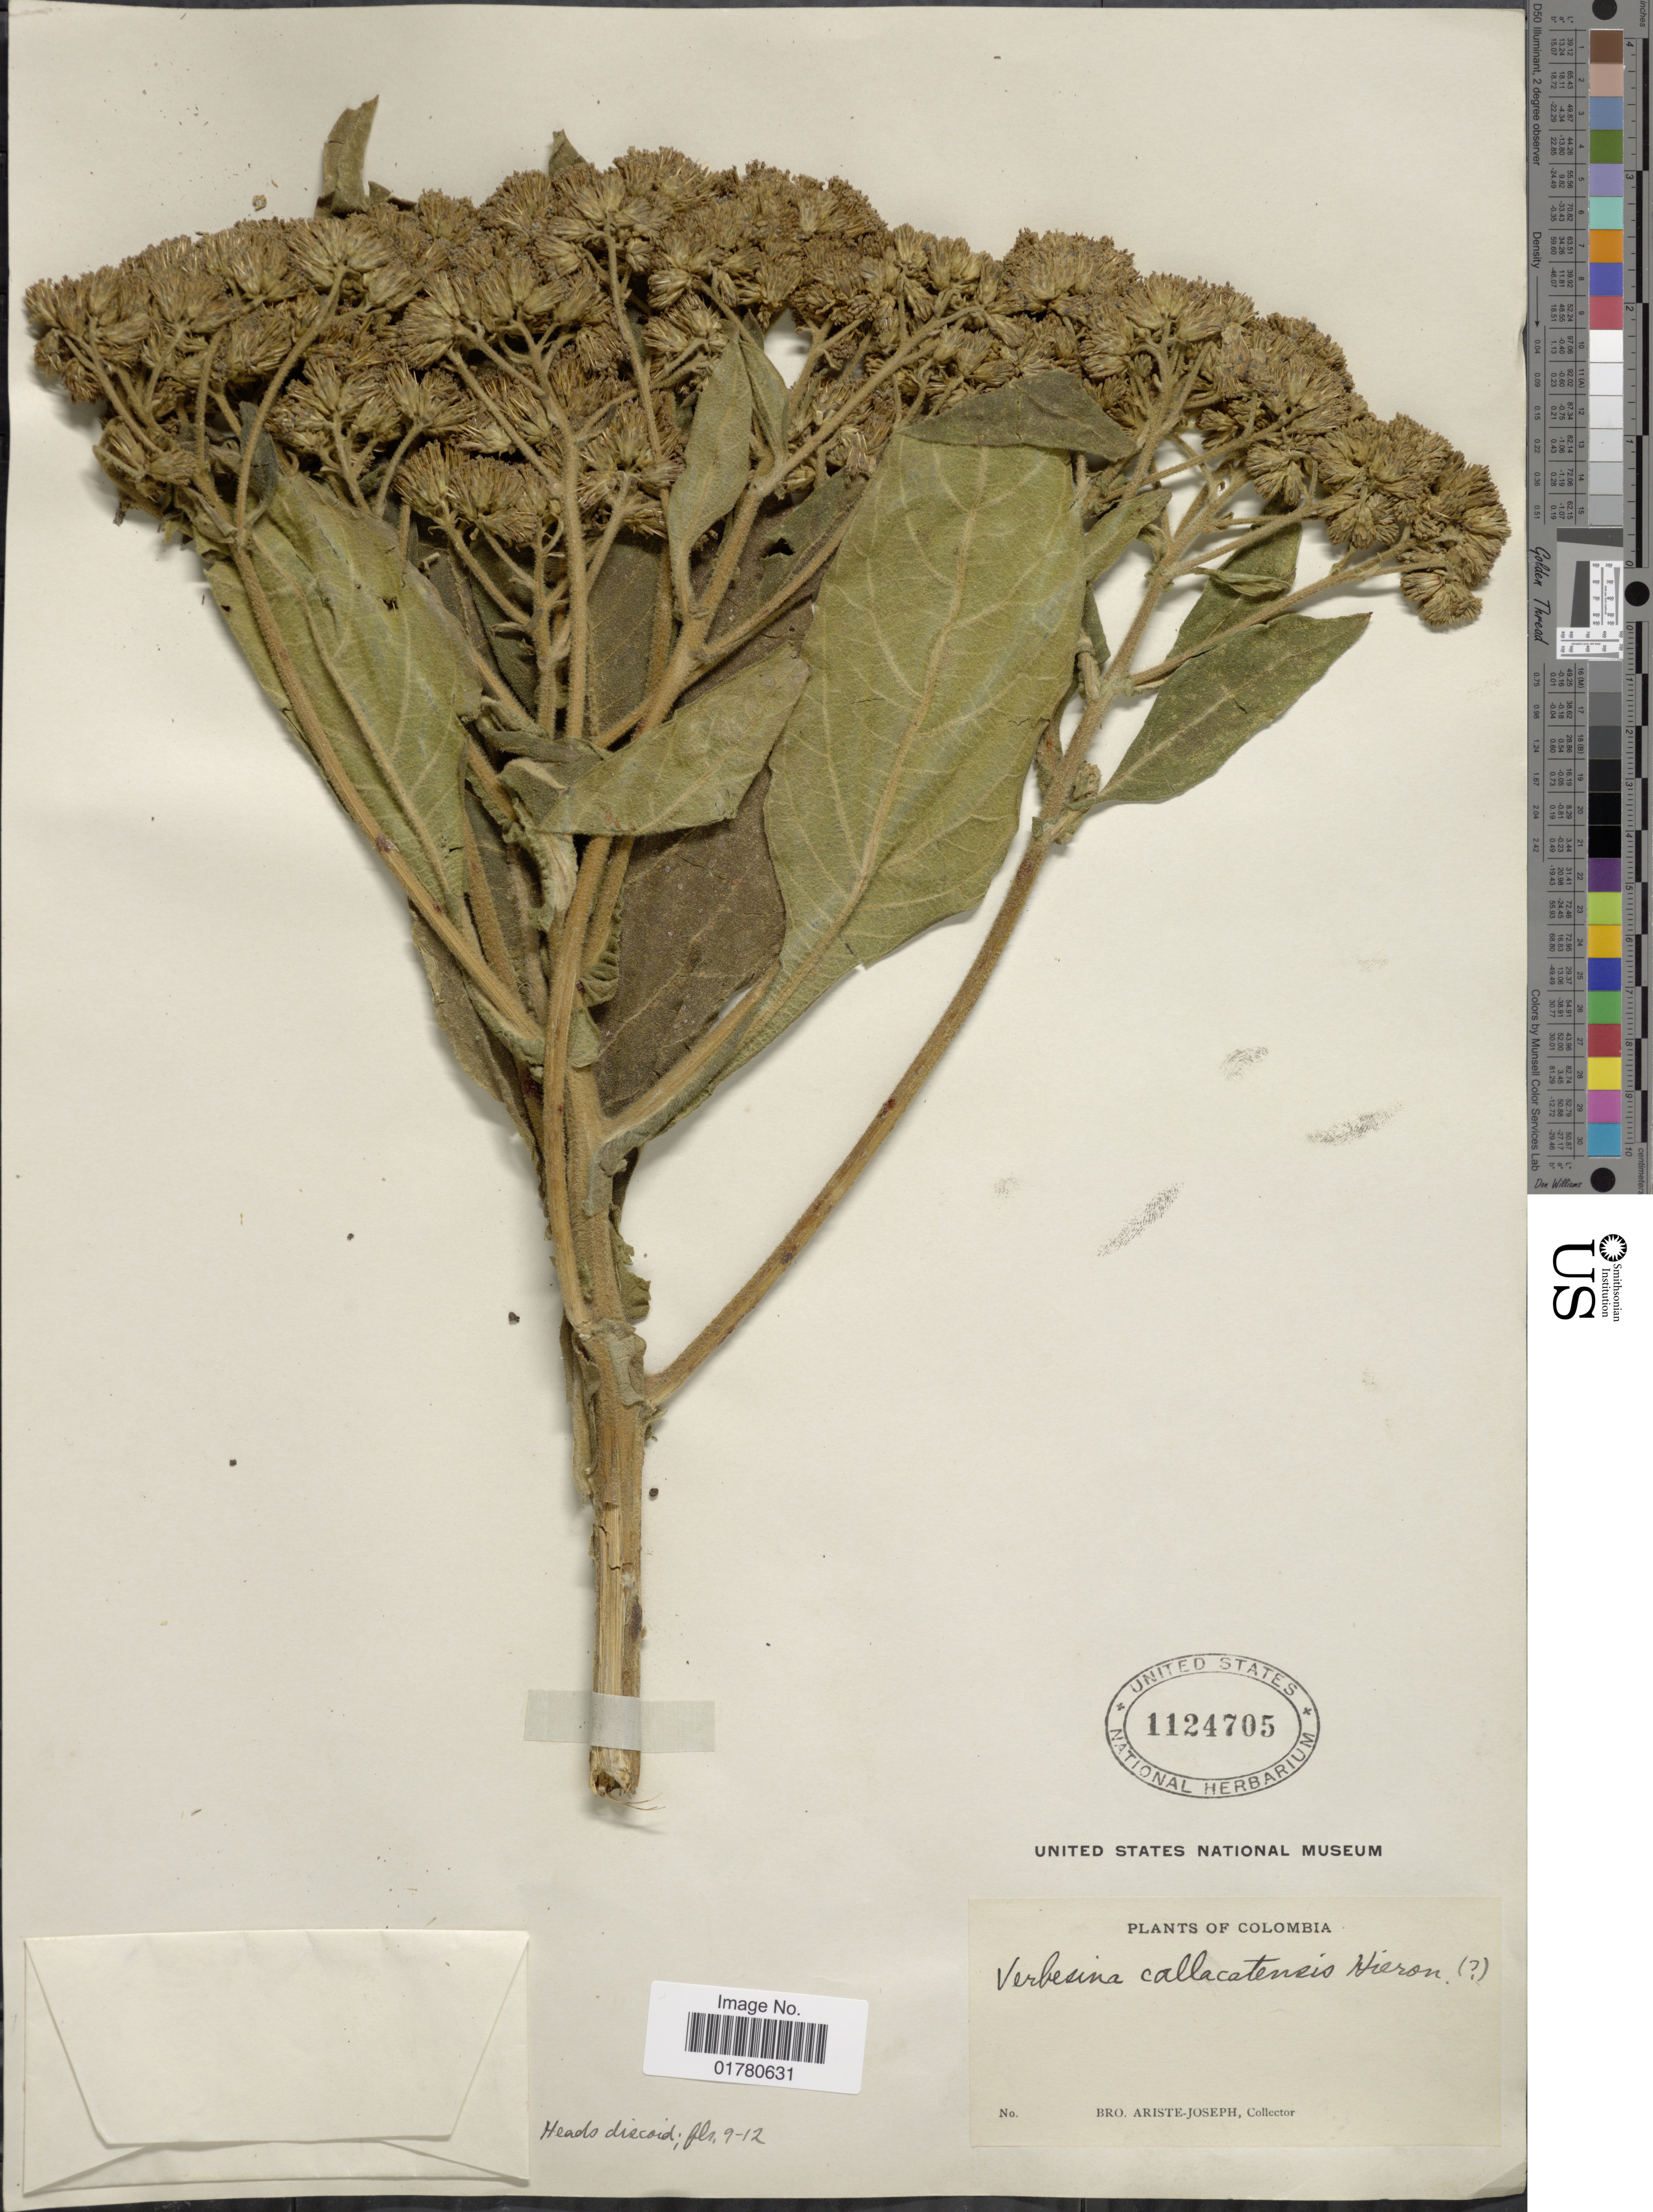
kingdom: Plantae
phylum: Tracheophyta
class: Magnoliopsida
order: Asterales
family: Asteraceae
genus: Verbesina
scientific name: Verbesina callacatensis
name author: Hieron.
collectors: Bro. Ariste-Joseph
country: Colombia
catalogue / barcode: US 1124705